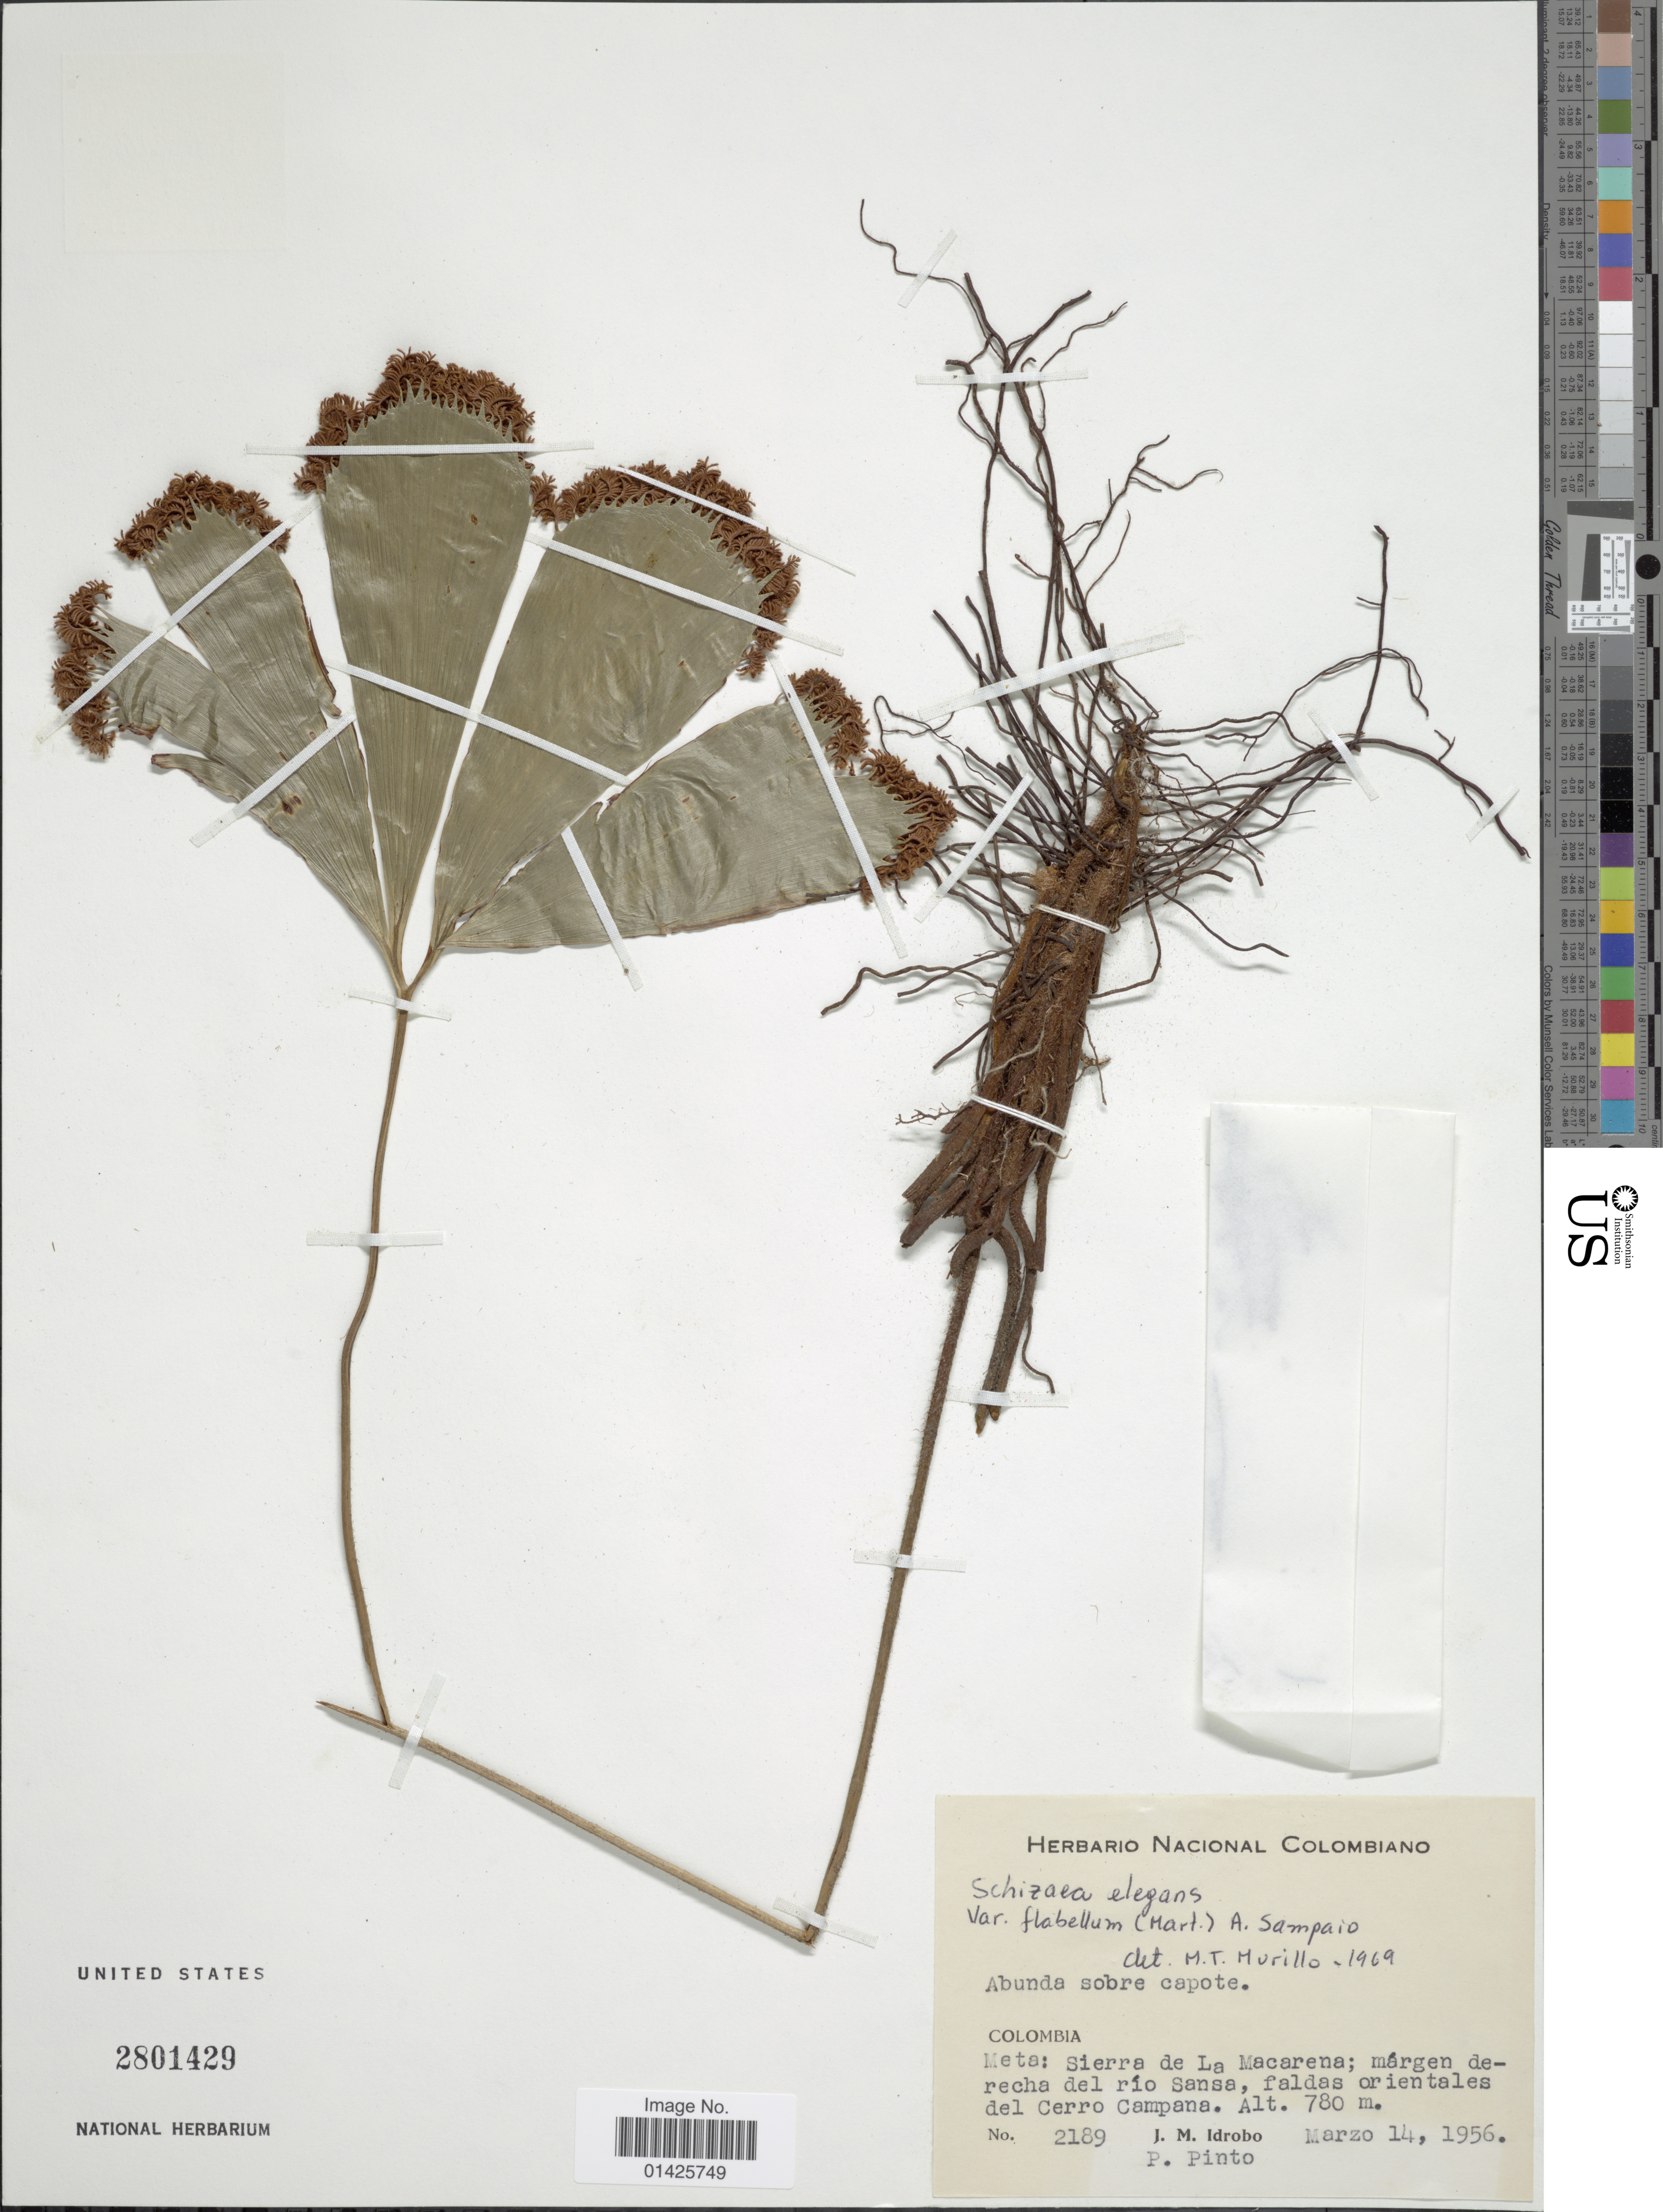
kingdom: Plantae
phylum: Tracheophyta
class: Polypodiopsida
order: Schizaeales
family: Schizaeaceae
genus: Schizaea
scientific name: Schizaea elegans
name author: (Vahl) Sw.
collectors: J. M. Idrobo & P. Pinto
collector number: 2189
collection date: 1956-03-14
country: Colombia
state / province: Meta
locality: Sierra de La Macarena, márgen derecha del Río Sansa, faldas orientales de Cerro Campana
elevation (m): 780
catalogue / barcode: US 2801429